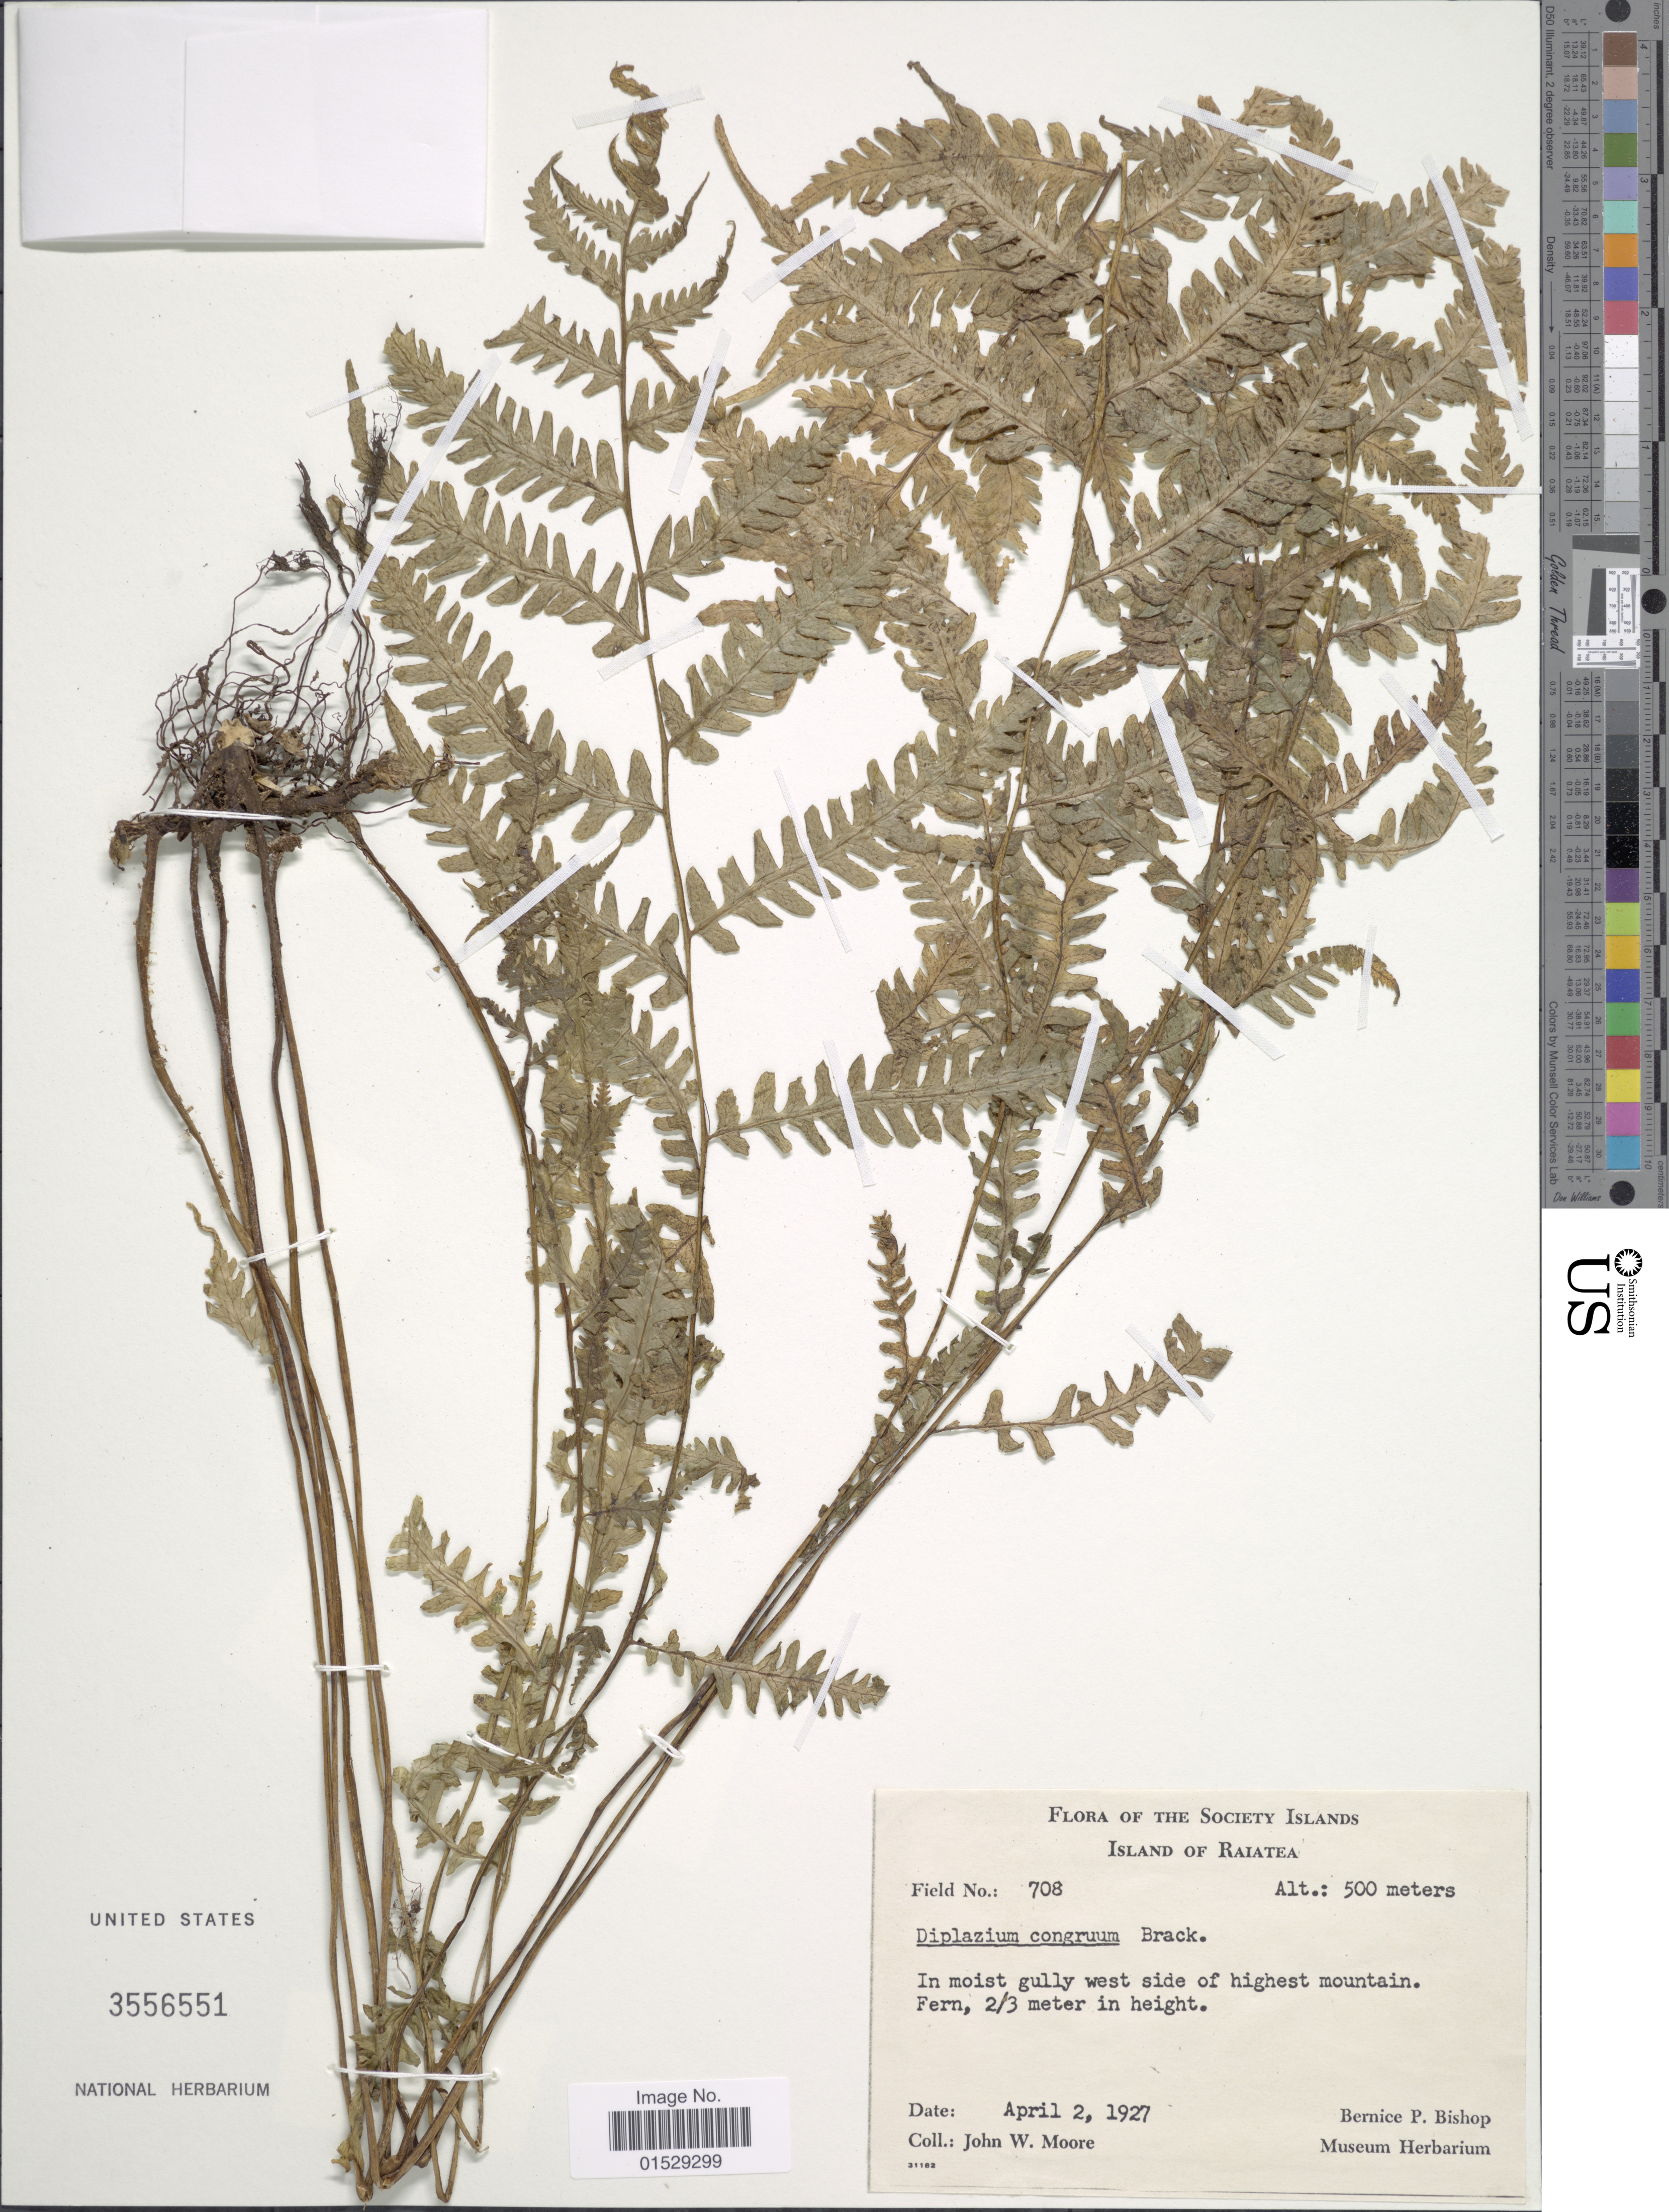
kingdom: Plantae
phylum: Tracheophyta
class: Polypodiopsida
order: Polypodiales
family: Athyriaceae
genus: Deparia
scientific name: Deparia petersenii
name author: (Kunze) M. Kato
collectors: J. Moore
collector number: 708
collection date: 1927-04-02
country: French Polynesia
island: Raiatea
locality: Socierty Islands, Island of Raiatea, in moist gully west side of highest mountain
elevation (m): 500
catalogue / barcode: US 3556551